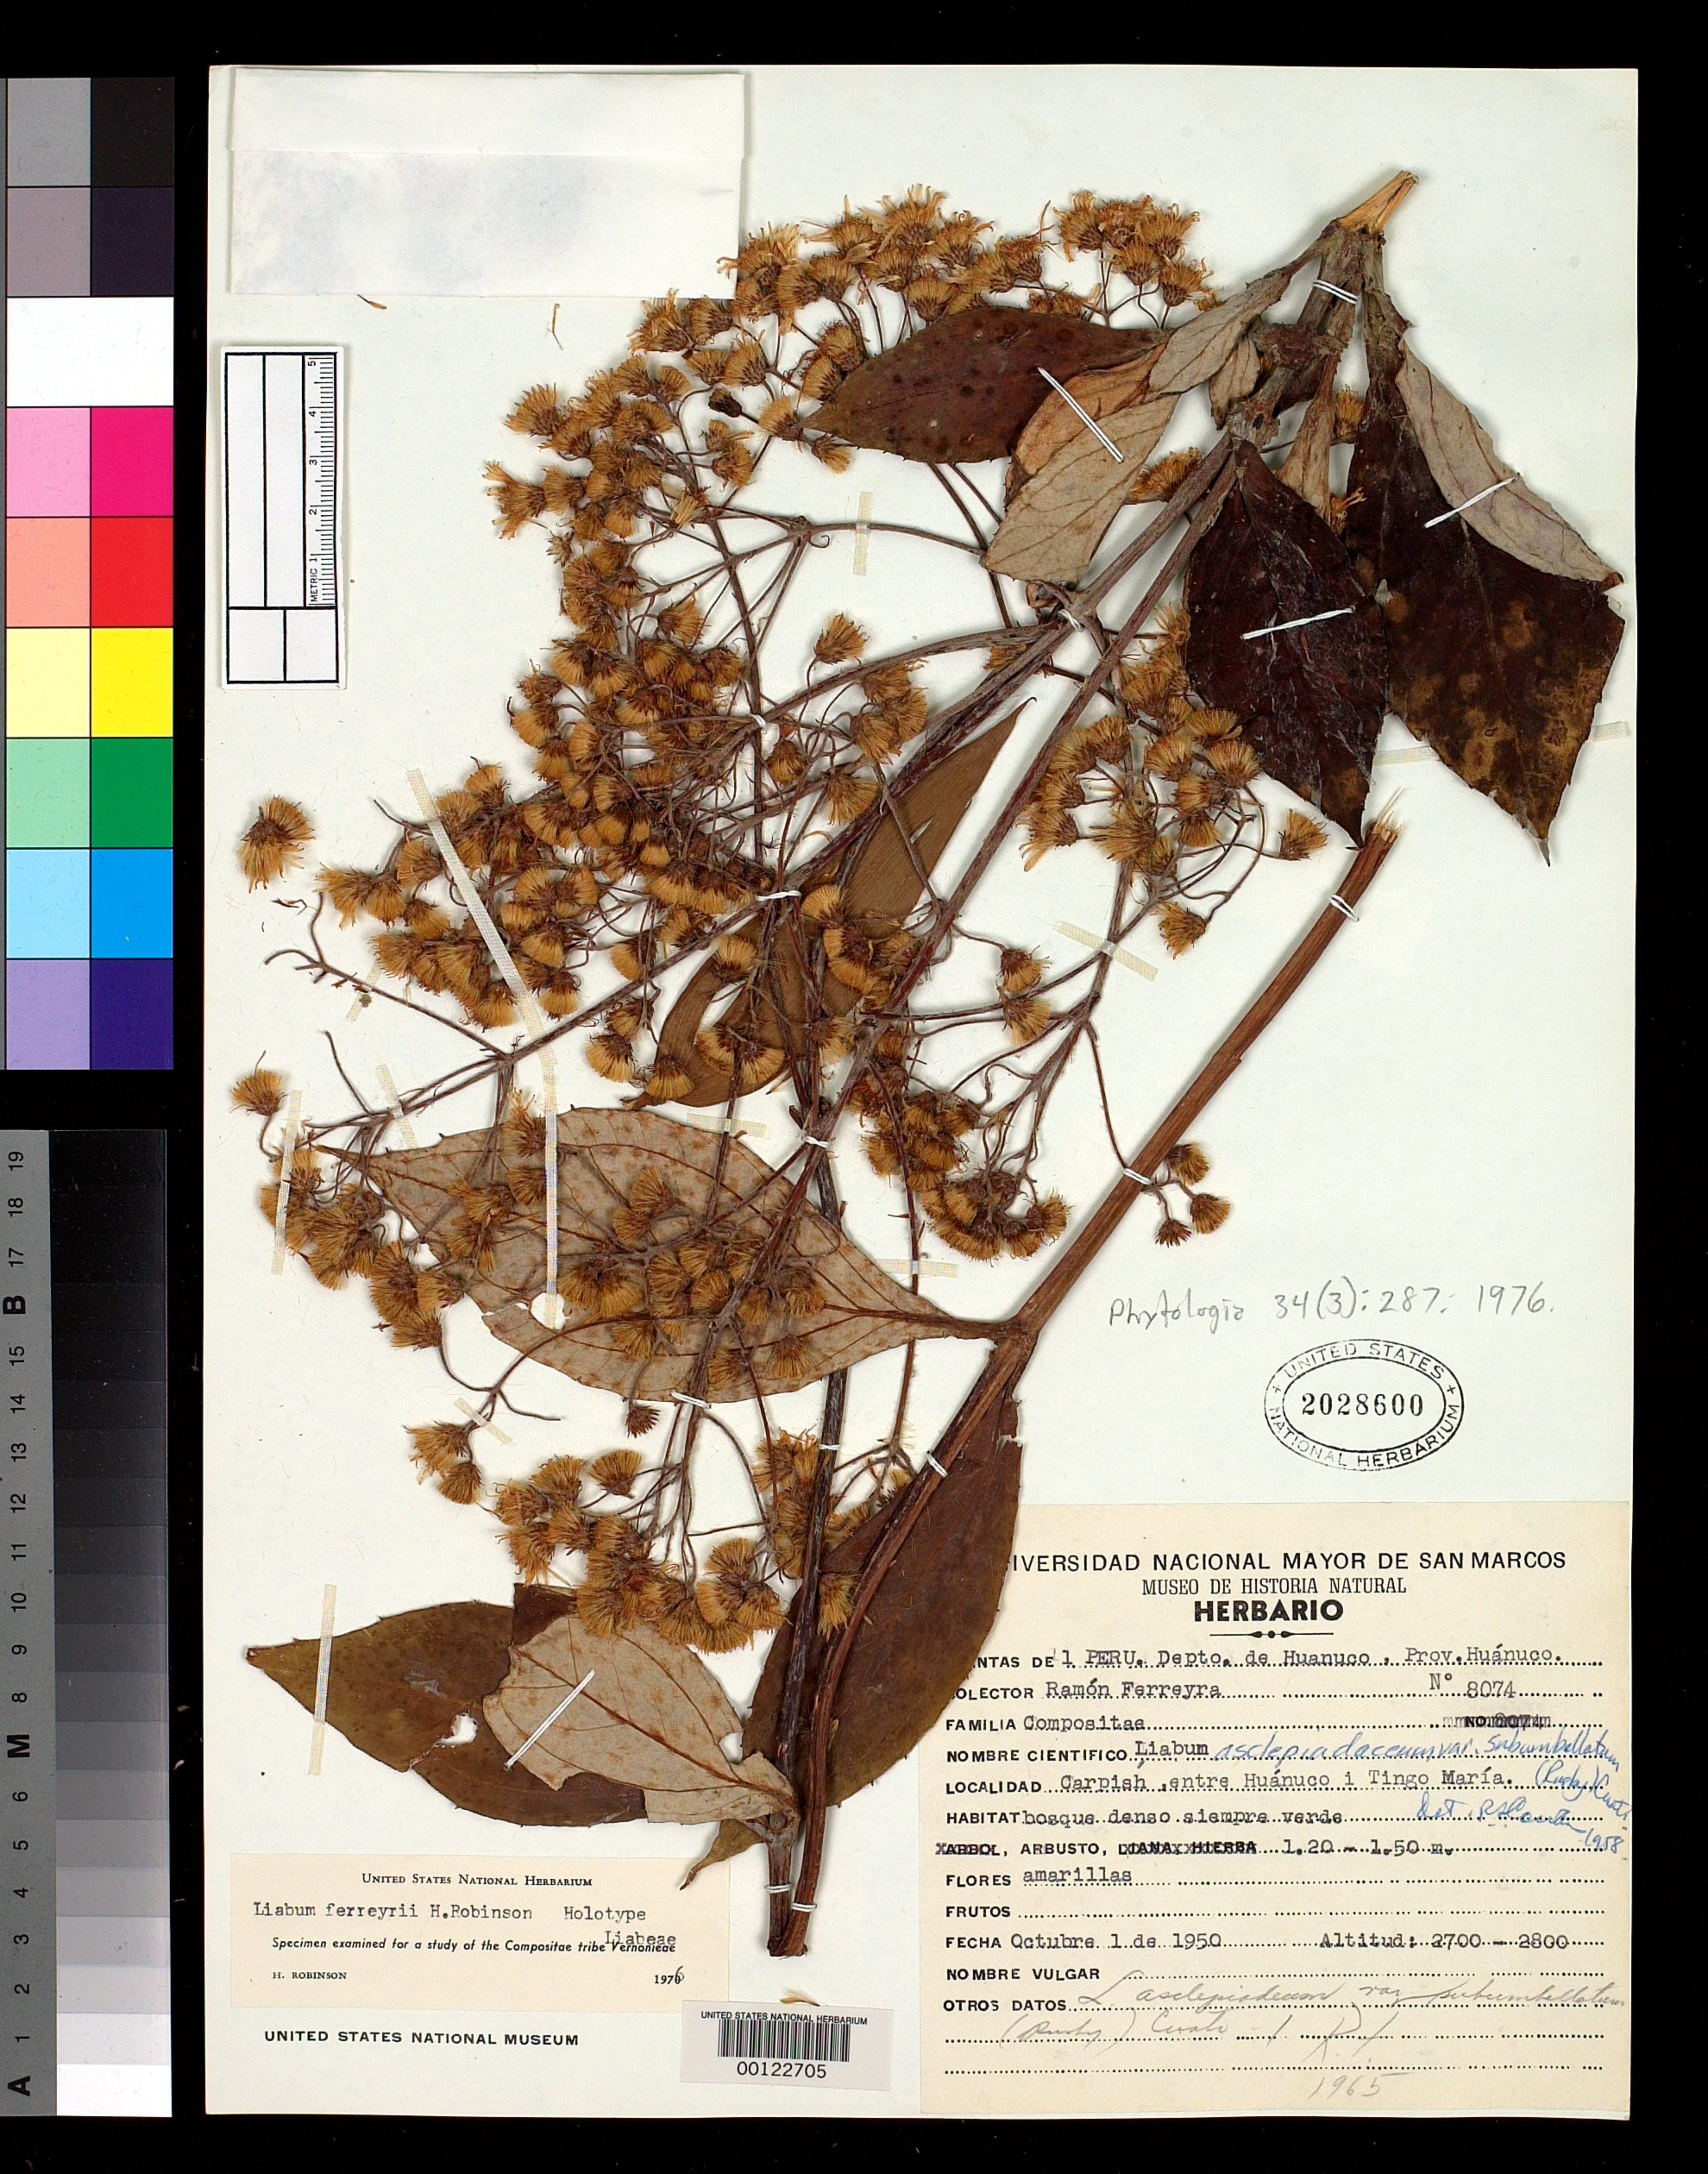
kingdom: Plantae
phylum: Tracheophyta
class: Magnoliopsida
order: Asterales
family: Asteraceae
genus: Liabum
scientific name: Liabum ferreyrae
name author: H. Rob.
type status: Holotype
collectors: R. A. Ferreyra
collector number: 8074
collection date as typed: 01 Oct 1950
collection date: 1950-10-01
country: Peru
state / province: Huánuco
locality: between Huánuco and Tingo María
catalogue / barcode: US 2028600